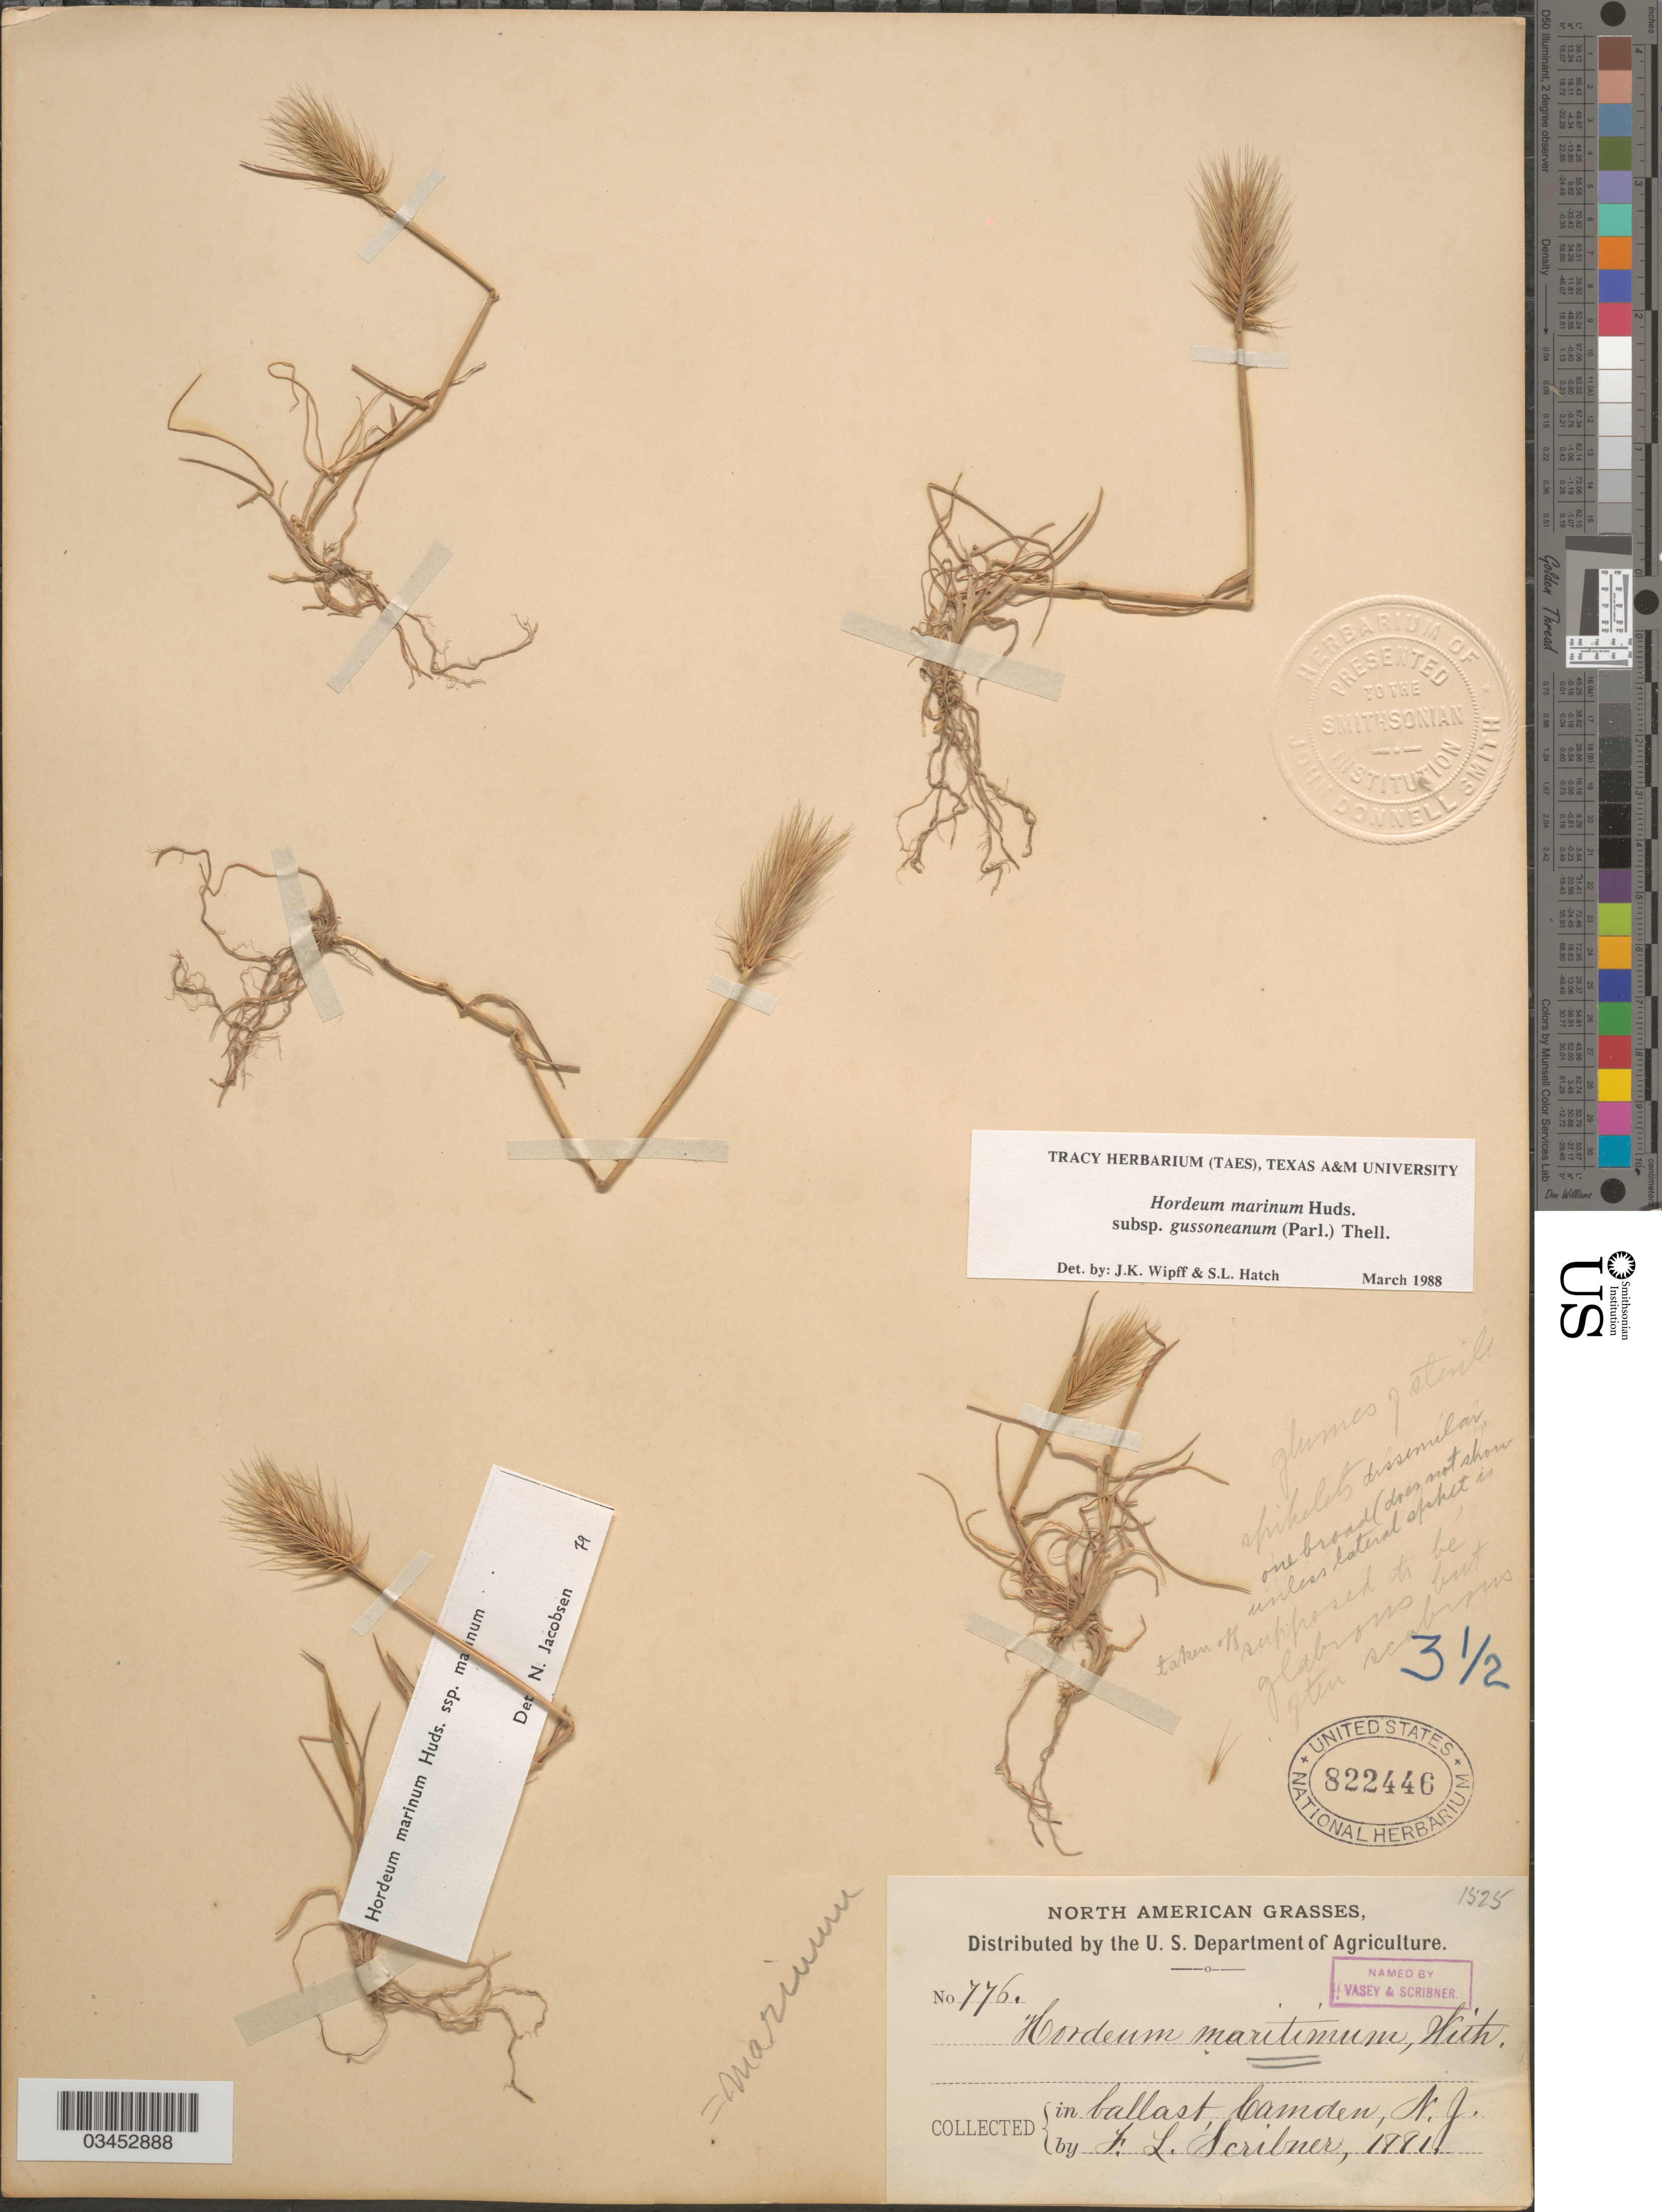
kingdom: Plantae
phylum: Tracheophyta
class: Liliopsida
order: Poales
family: Poaceae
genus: Hordeum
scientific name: Hordeum marinum subsp. gussoneanum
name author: (Parl.) Thell.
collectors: F. L. Scribner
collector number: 776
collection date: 1881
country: United States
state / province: New Jersey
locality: In ballast, Camden.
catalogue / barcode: US 822446